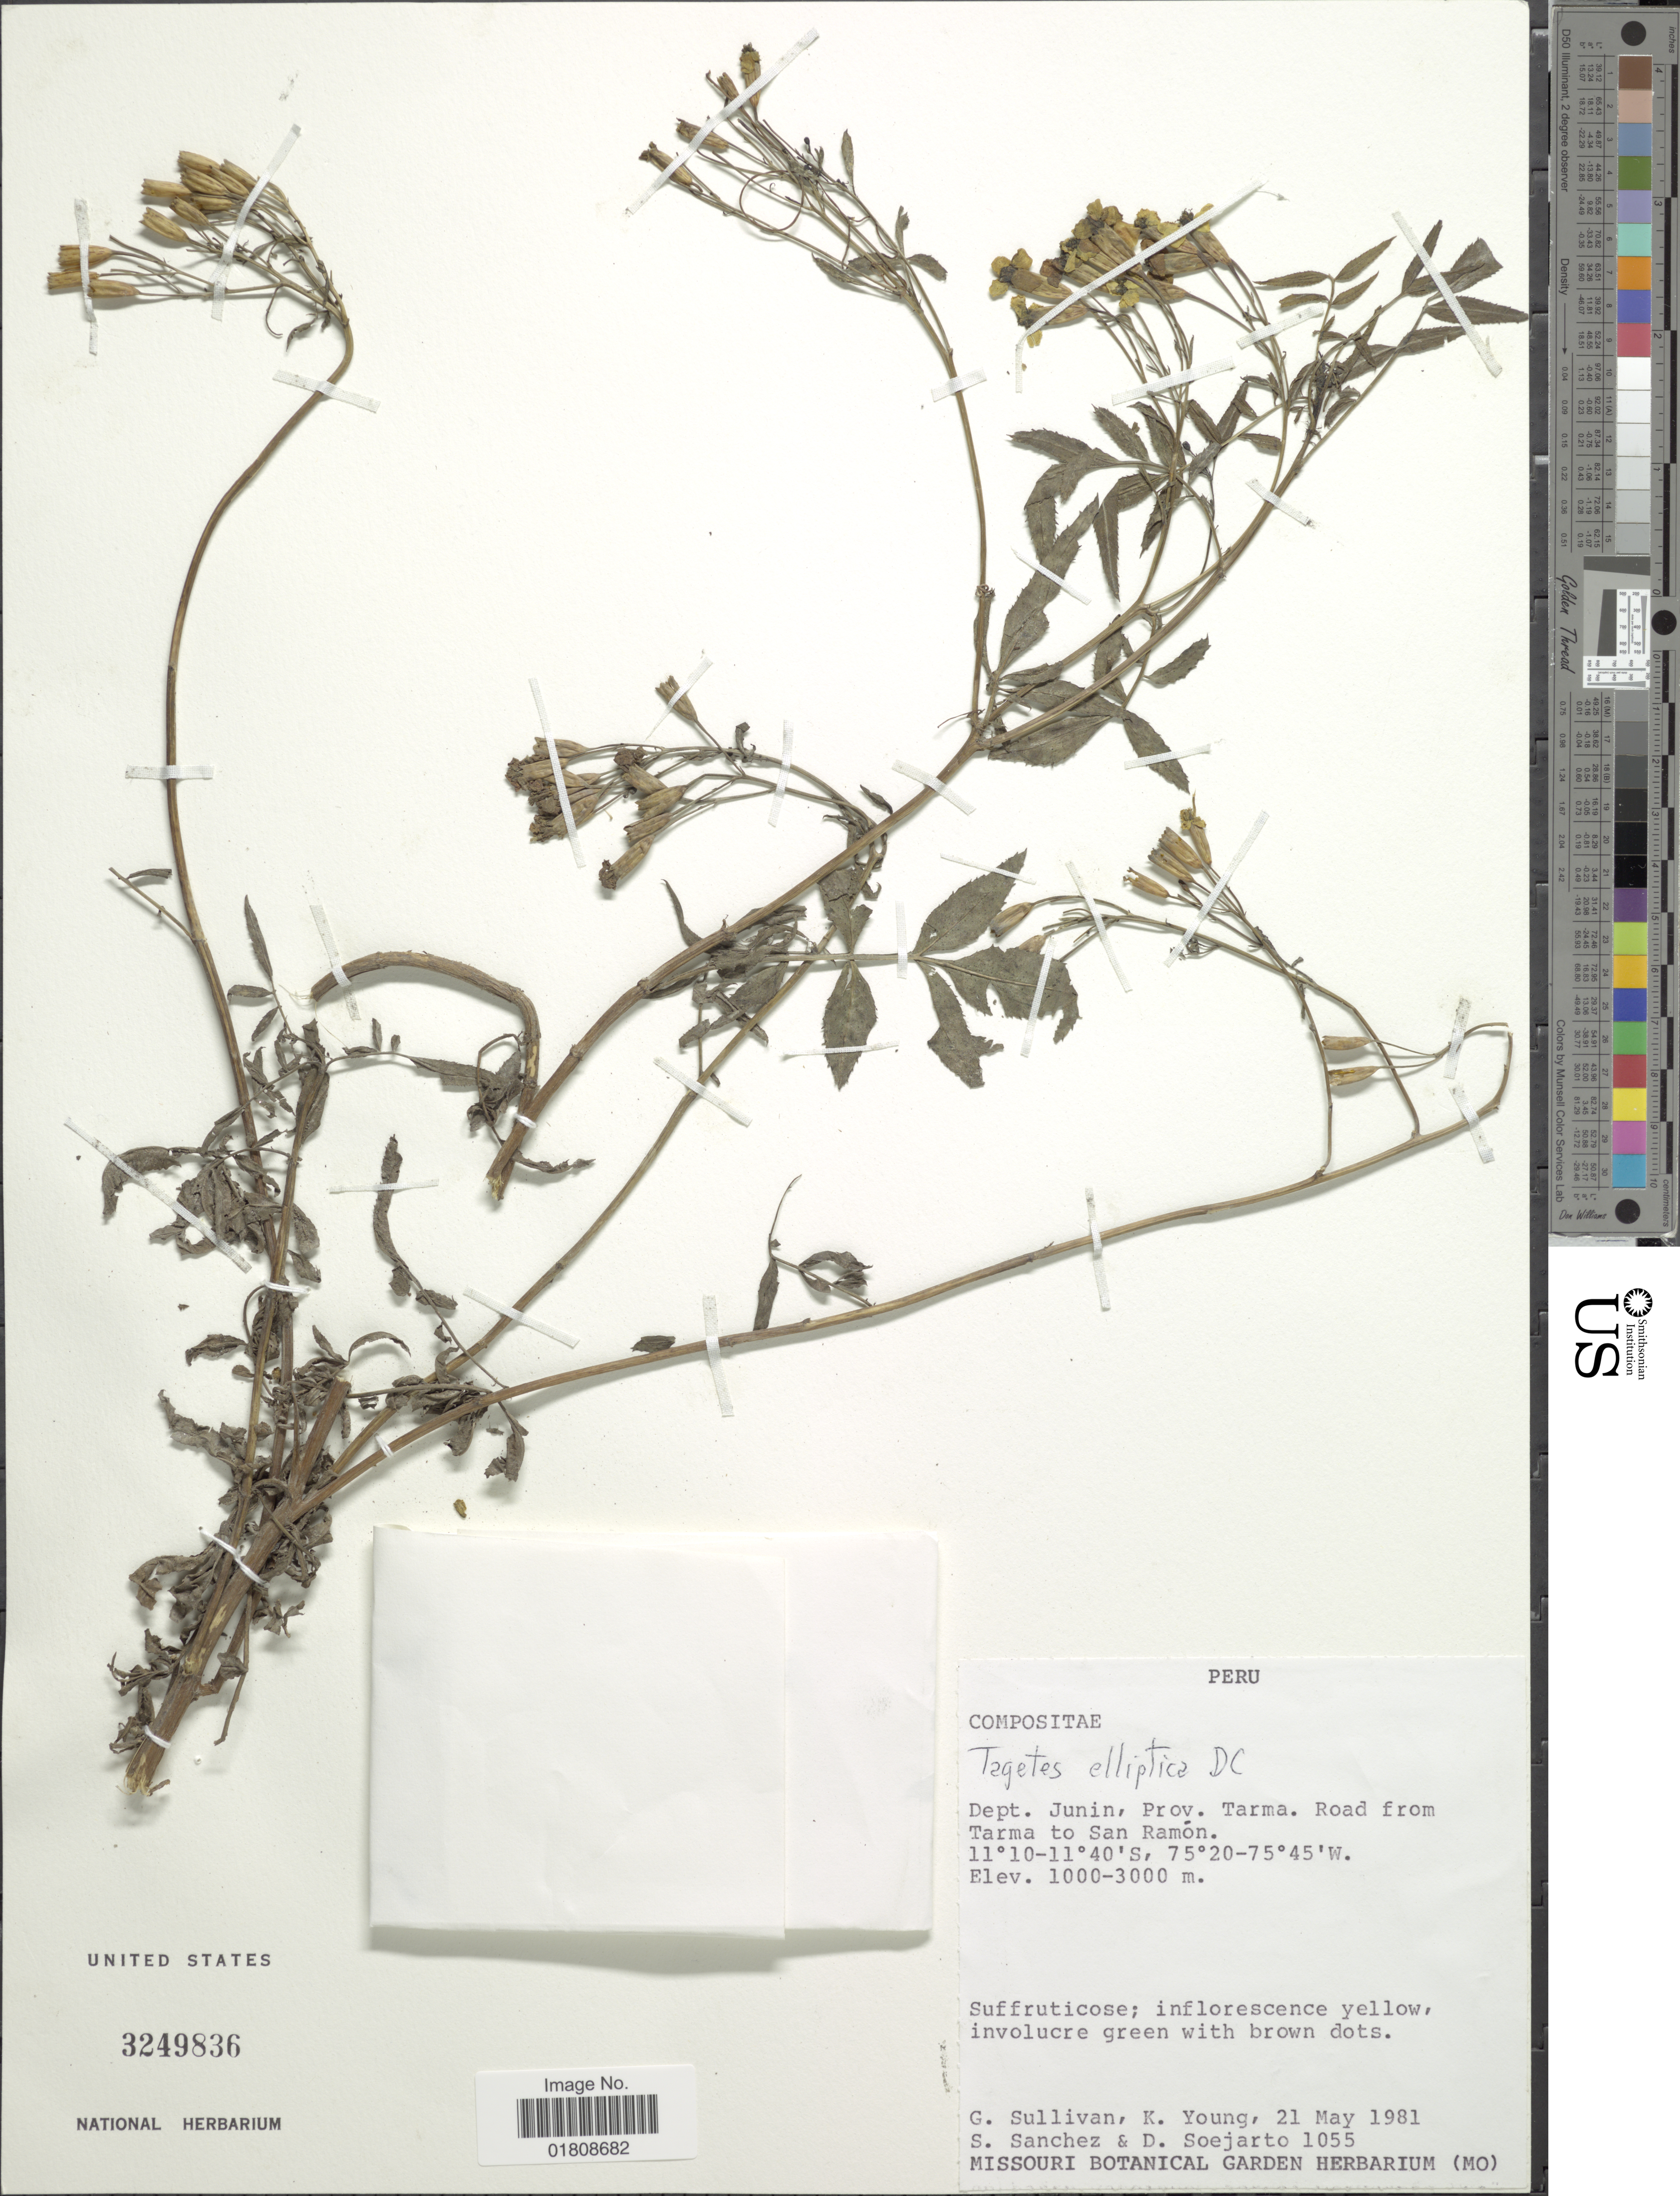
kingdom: Plantae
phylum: Tracheophyta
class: Magnoliopsida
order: Asterales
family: Asteraceae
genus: Tagetes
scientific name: Tagetes elliptica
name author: Sm. in Rees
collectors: G. Sullivan, K. Young, S. Sanchez & D. Soejarto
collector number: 1055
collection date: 1981-05-21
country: Peru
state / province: Junín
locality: Prov. Tarma, Road from Tarma to San Ramon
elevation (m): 1000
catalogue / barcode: US 3249836